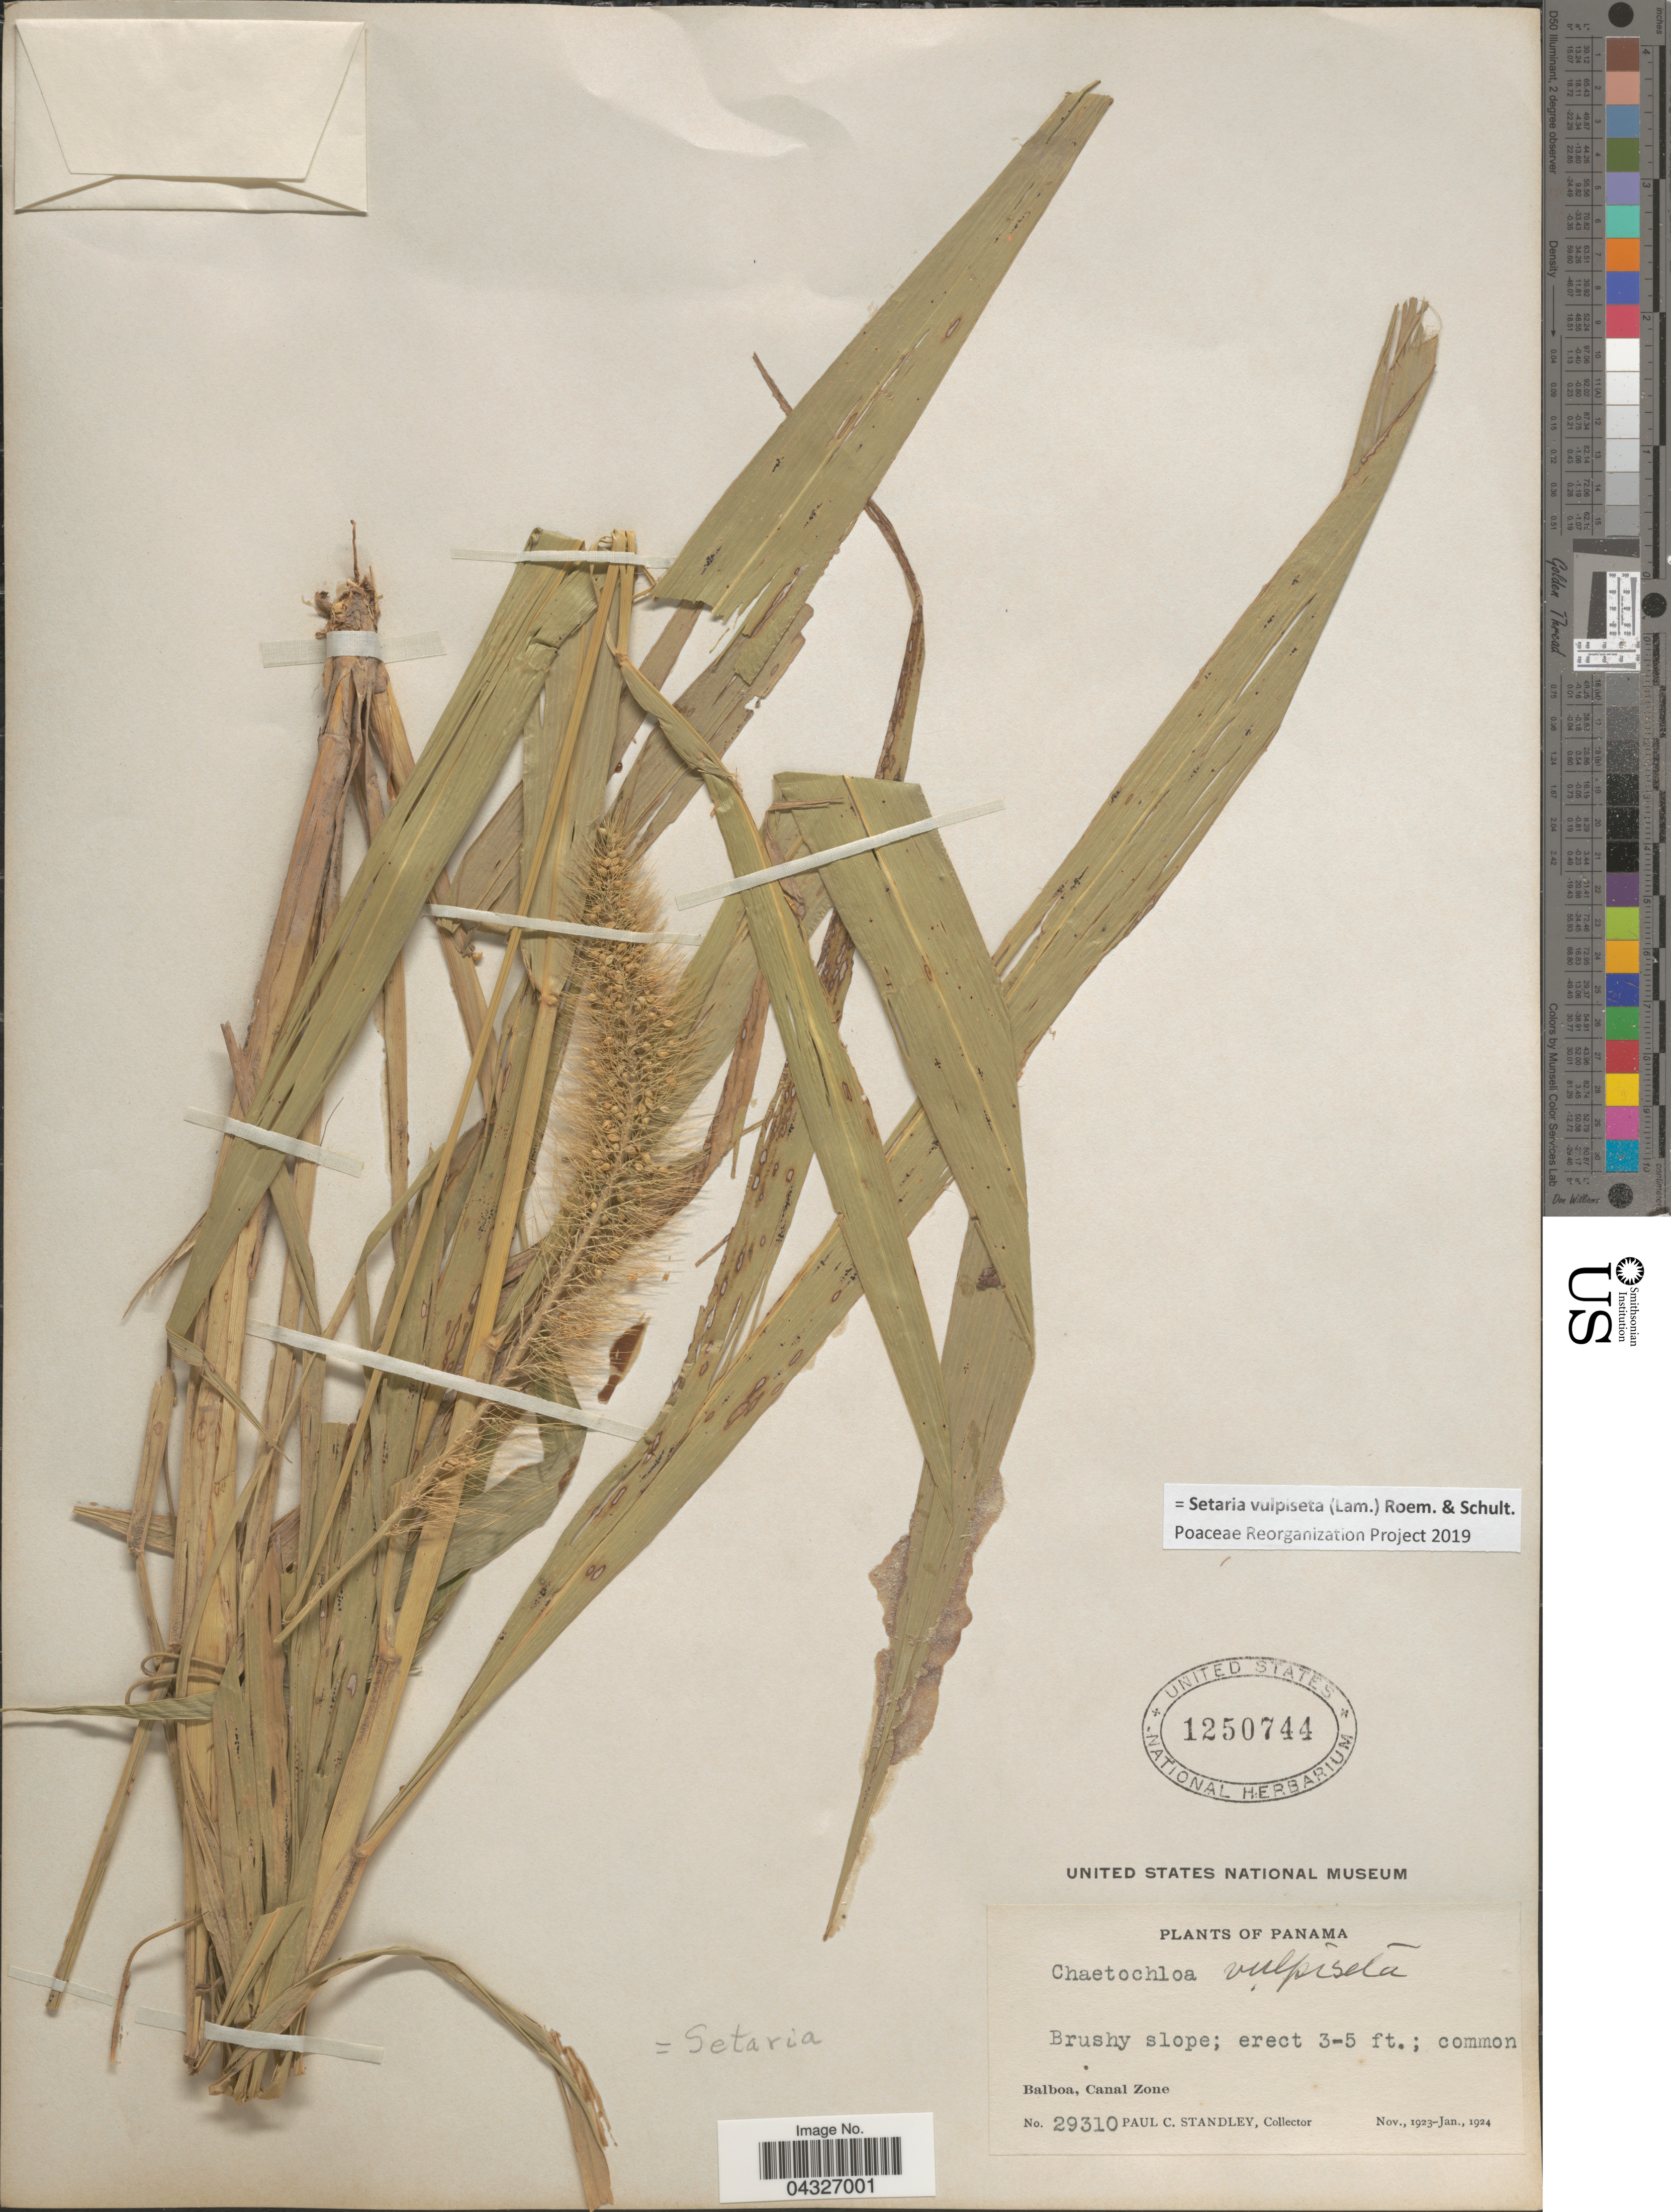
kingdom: Plantae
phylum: Tracheophyta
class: Liliopsida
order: Poales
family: Poaceae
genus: Setaria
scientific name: Setaria vulpiseta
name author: (Lam.) Roem. & Schult.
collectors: P. C. Standley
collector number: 29310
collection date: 1923-11/1924-01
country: Panama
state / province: Colón / Panamá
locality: Balboa, Canal Zone.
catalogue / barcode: US 1250744